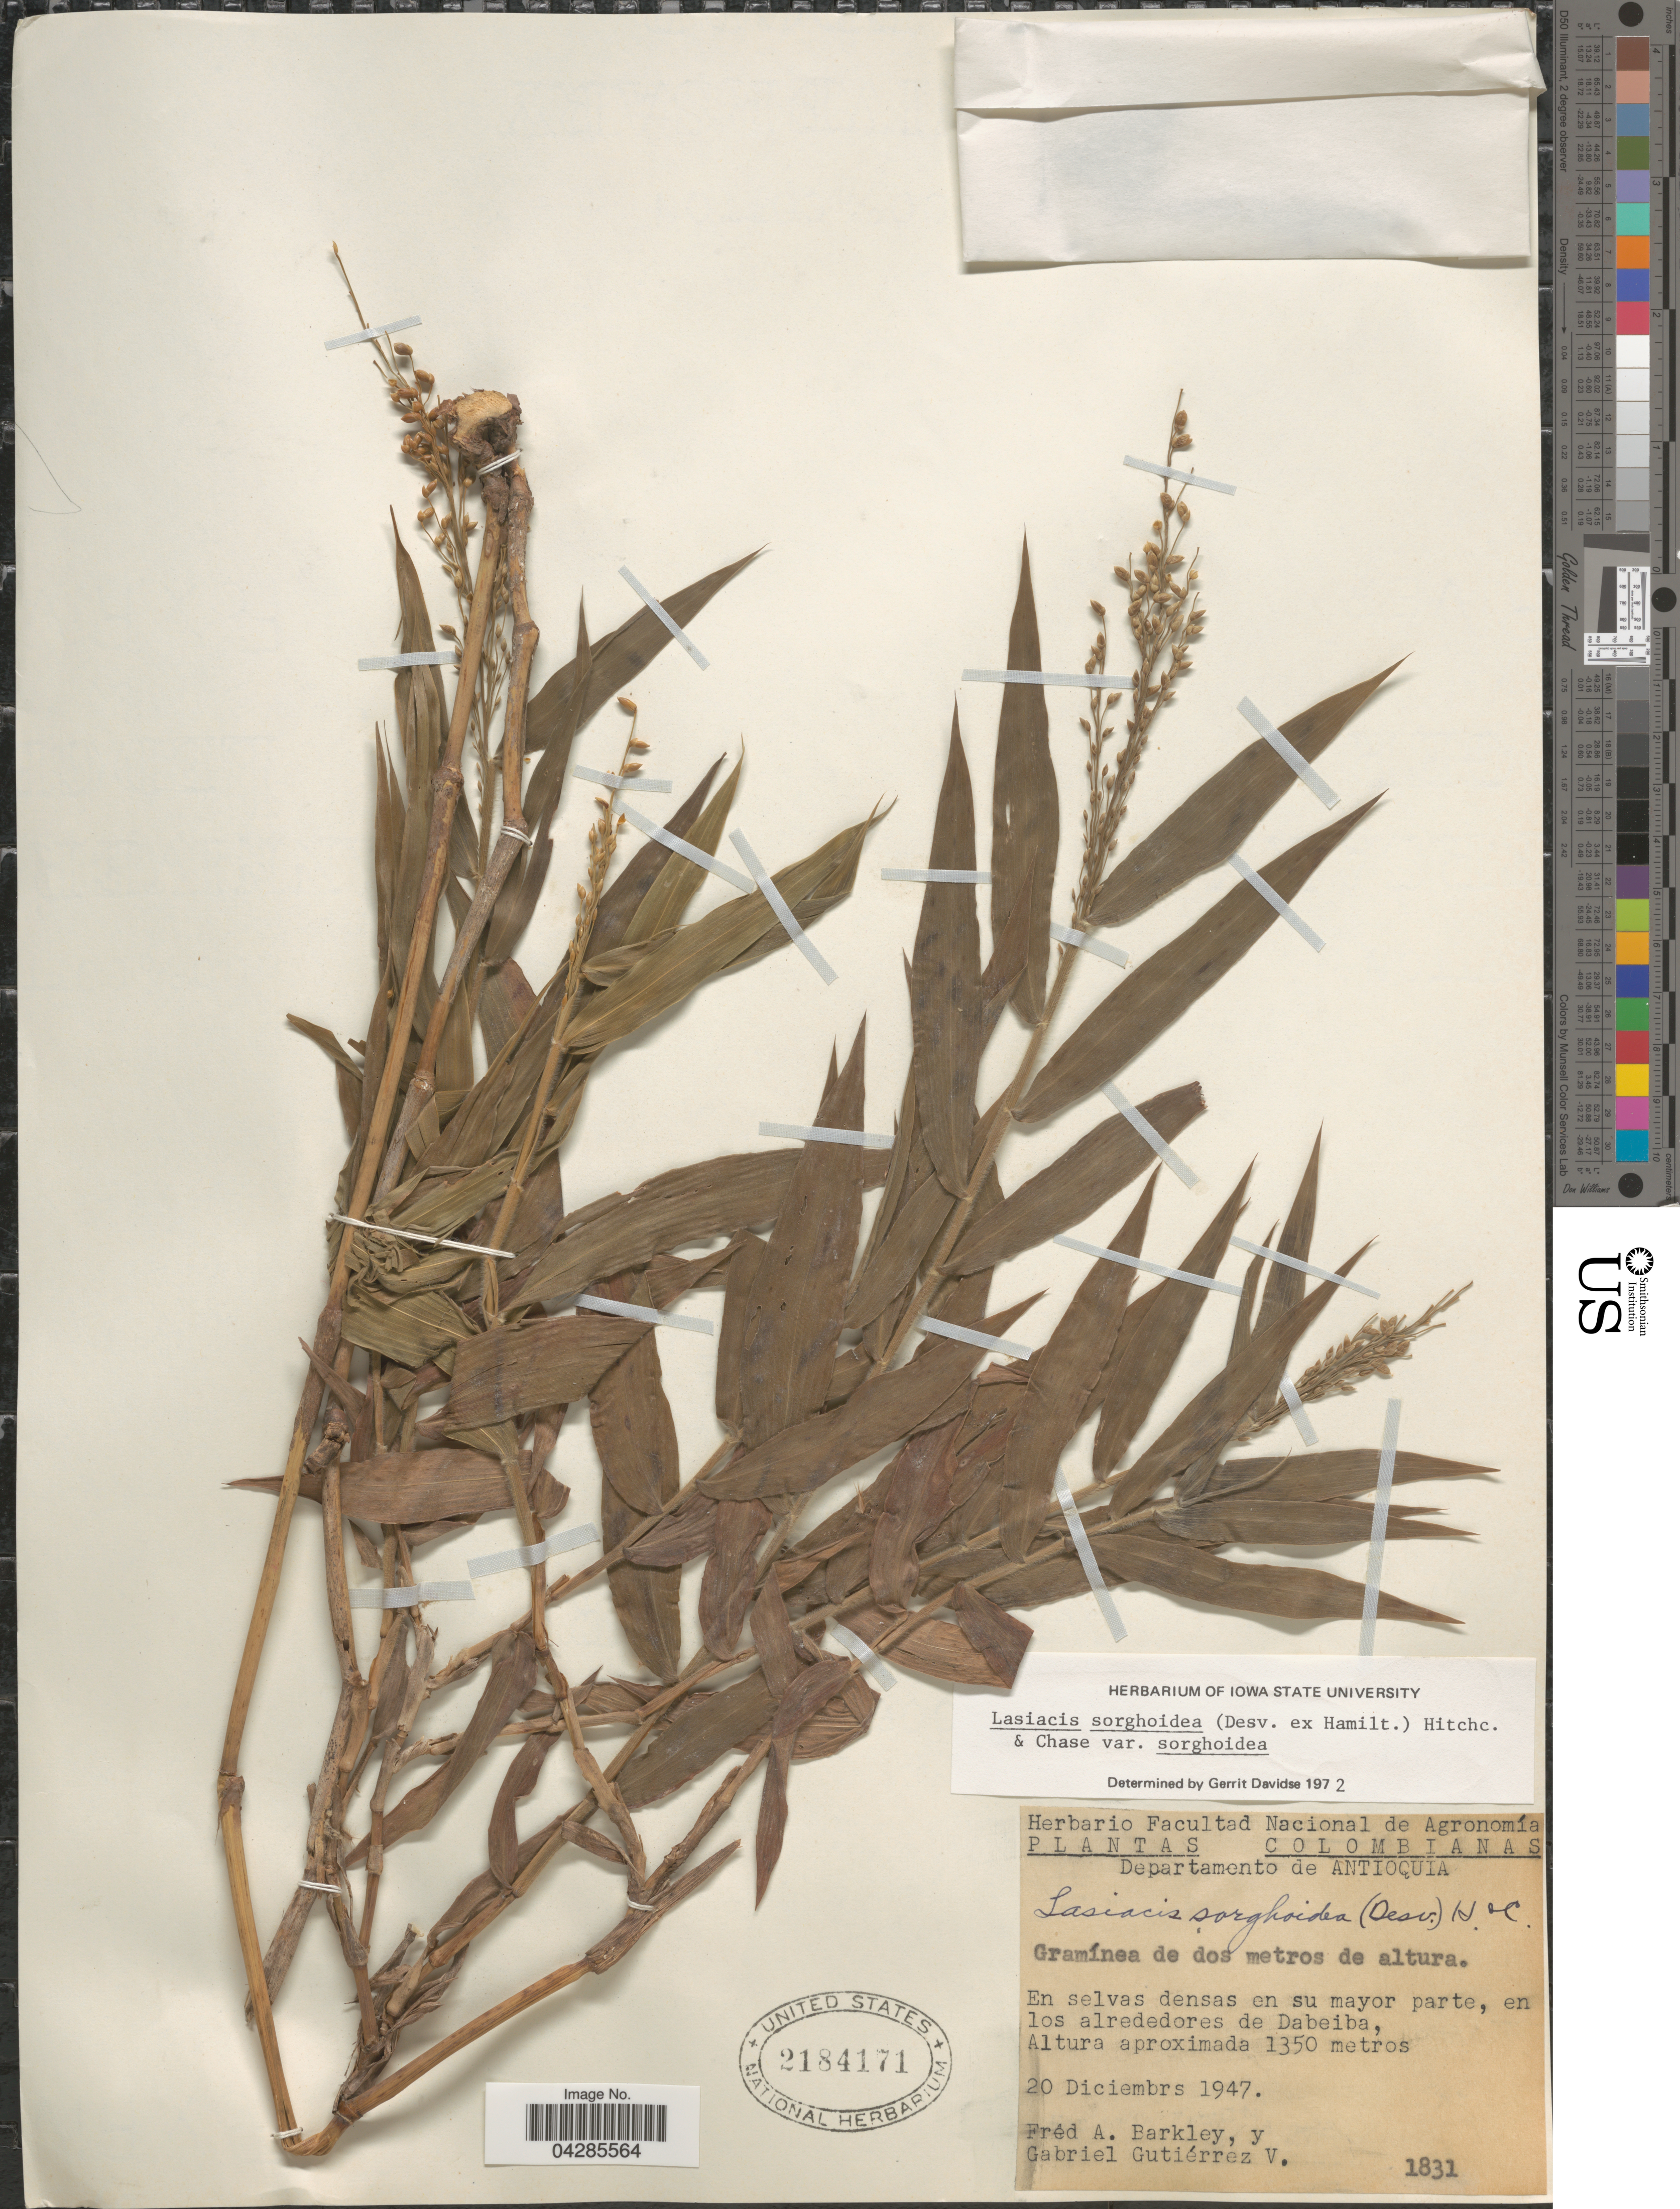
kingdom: Plantae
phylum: Tracheophyta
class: Liliopsida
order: Poales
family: Poaceae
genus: Lasiacis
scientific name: Lasiacis sorghoidea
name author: (Desv. ex Ham.) Hitchc. & Chase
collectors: F. A. Barkley & G. Gutiérrez V.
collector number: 1831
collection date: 1947-12-20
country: Colombia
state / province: Antioquia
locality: Departamento de Antioquia. En selvas densas en su mayor parte, en los alrededores de Dabeiba.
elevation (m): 1350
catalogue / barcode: US 2184171